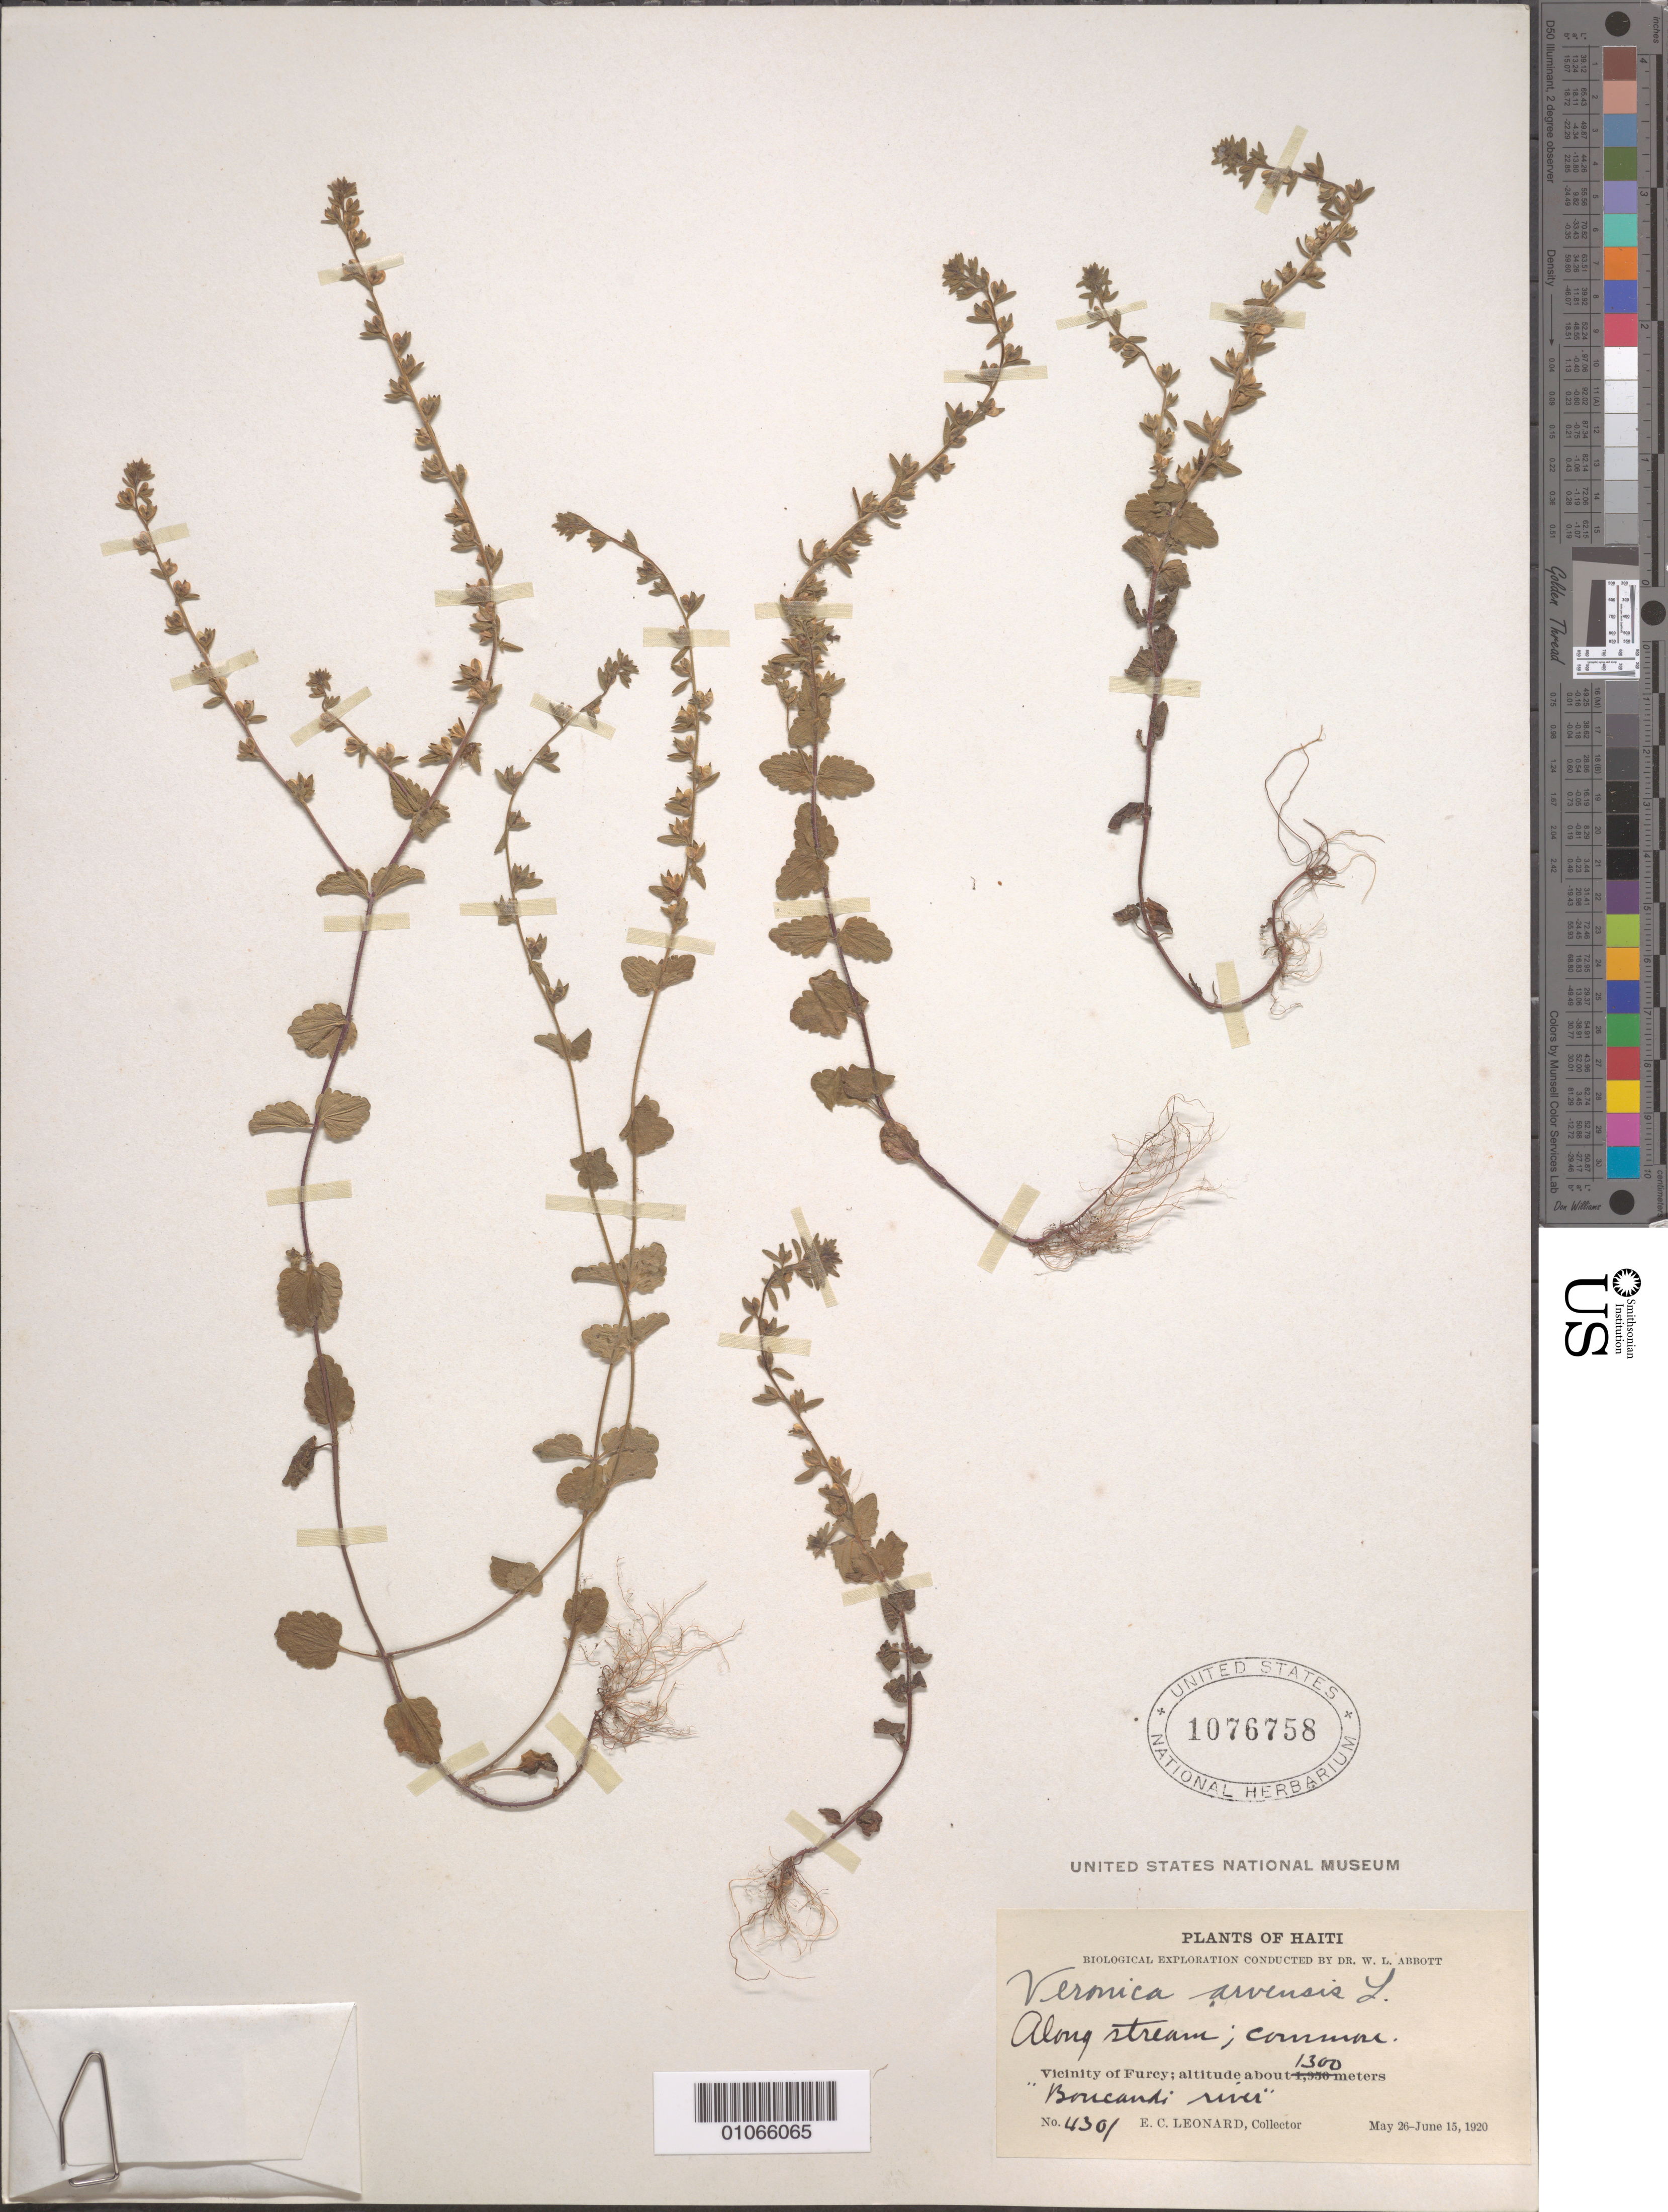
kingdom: Plantae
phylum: Tracheophyta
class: Magnoliopsida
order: Lamiales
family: Plantaginaceae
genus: Veronica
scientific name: Veronica arvensis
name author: L.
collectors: E. C. Leonard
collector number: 4301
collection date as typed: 26 May 1920 to 15 Jun 1920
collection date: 1920-05-26/1920-06-15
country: Haiti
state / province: Óuest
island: Hispaniola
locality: Vicinity of Furcy, Boncandi River. Along stream.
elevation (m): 1300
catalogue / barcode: US 1076758